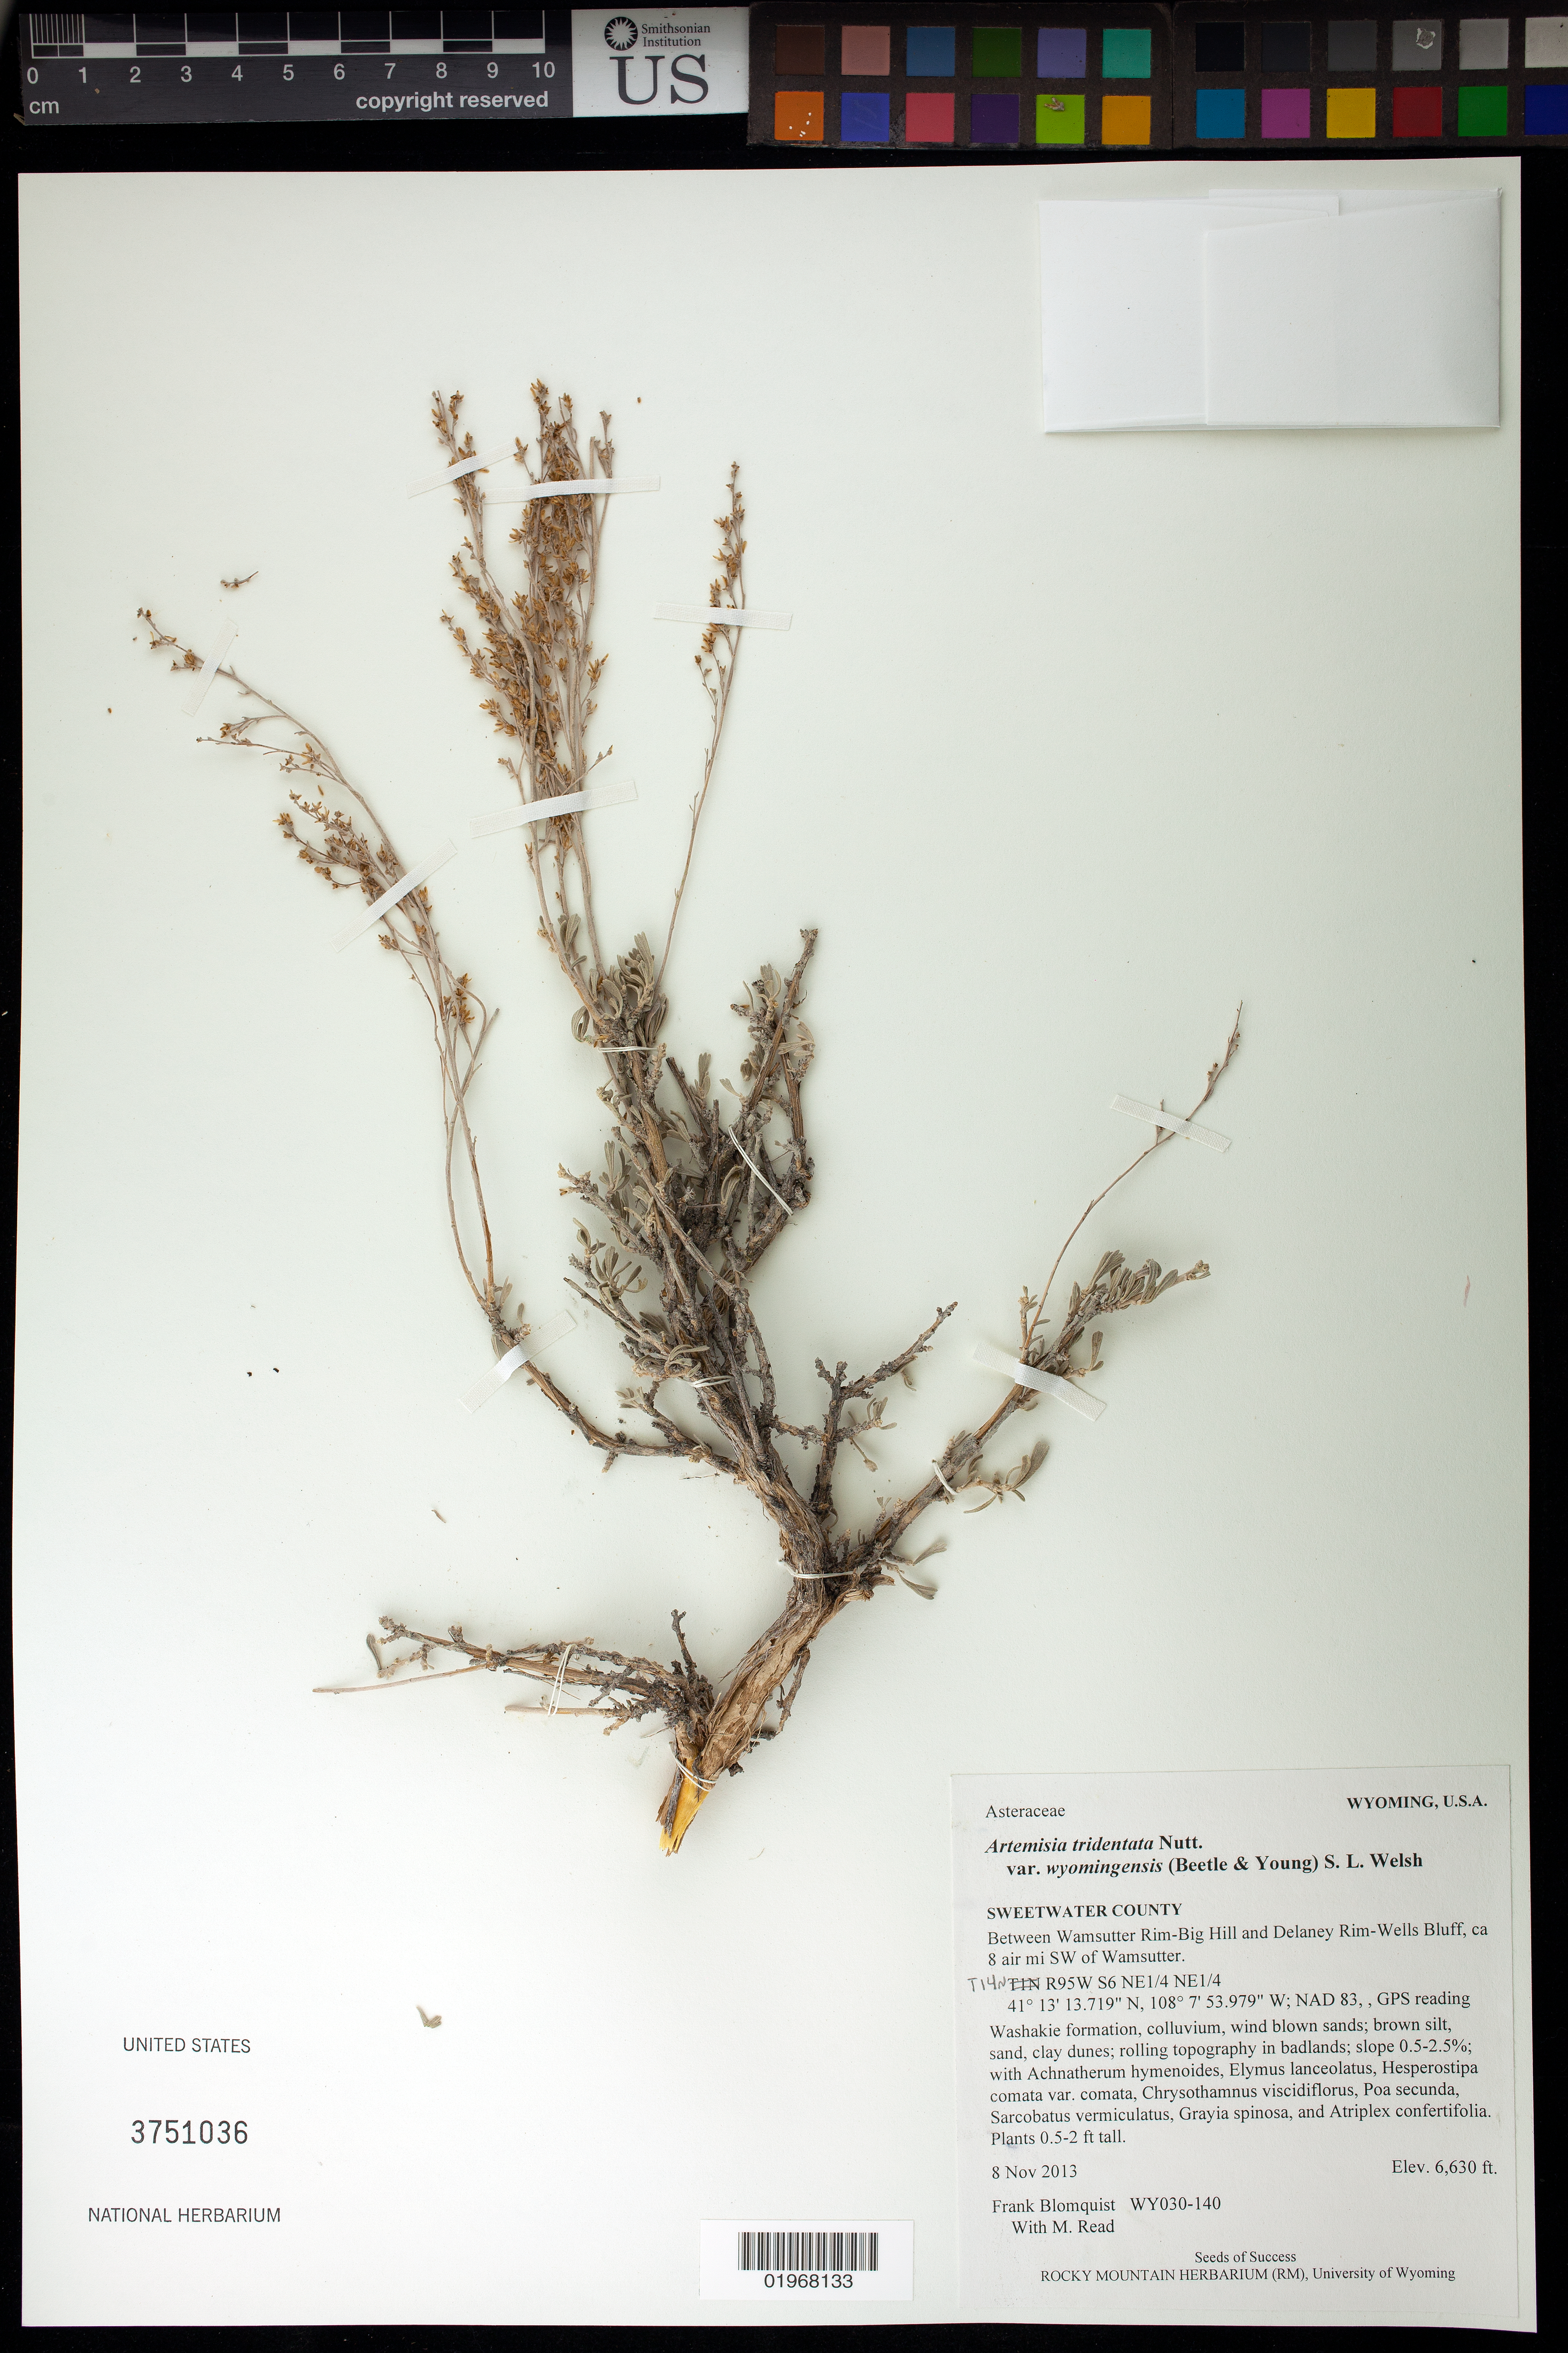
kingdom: Plantae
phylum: Tracheophyta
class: Magnoliopsida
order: Asterales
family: Asteraceae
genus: Artemisia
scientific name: Artemisia tridentata subsp. wyomingensis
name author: (Beetle & A.L. Young) S.L. Welsh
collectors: F. Blomquist & M. Read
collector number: WY030-140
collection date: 2013-11-08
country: United States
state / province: Wyoming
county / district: Sweetwater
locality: Between Wamsutter Rim-Big Hill and Delaney Rim-Wells Bluff, ca 8 air mi. SW of Wamsutter.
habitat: Colluvium, windblown sands, brown silt, sand, clay dunes. With Poa secunda, Grayia spinosa, Atriplex confertifolia, ect.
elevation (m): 2021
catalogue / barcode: US 3751036